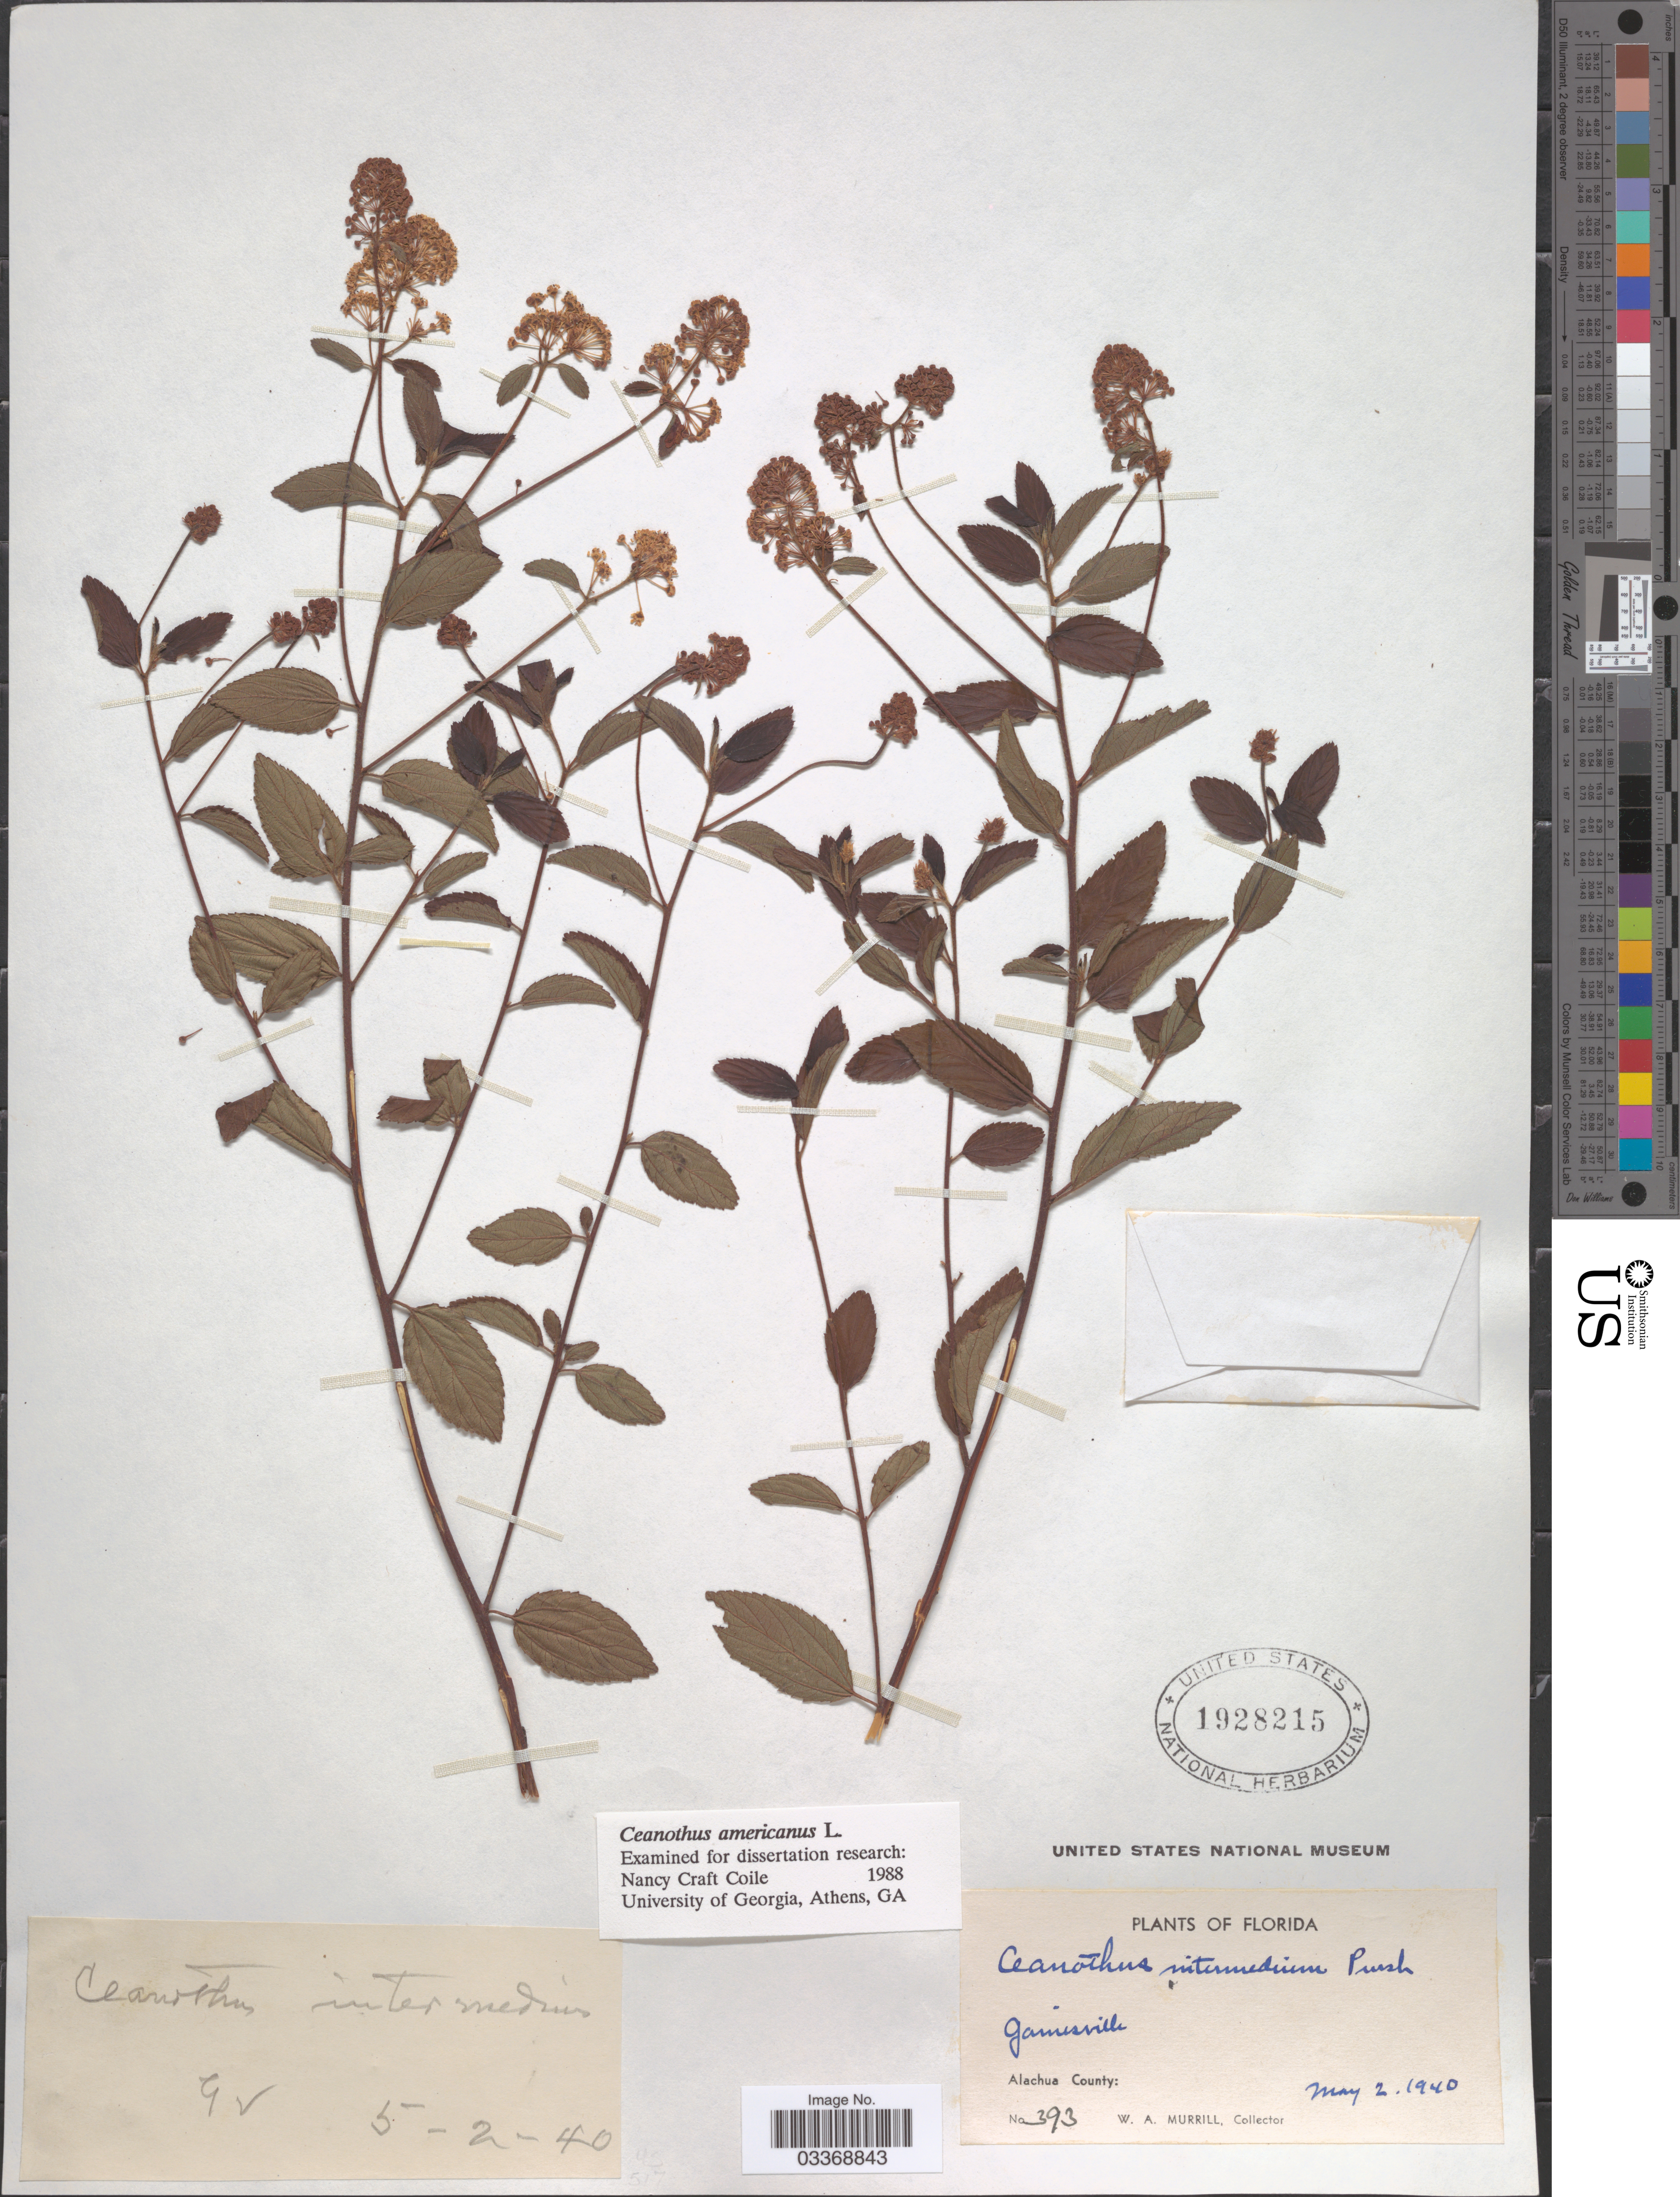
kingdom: Plantae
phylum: Tracheophyta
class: Magnoliopsida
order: Rosales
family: Rhamnaceae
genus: Ceanothus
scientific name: Ceanothus americanus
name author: L.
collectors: W. A. Murrill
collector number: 393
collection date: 1940-05-02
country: United States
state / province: Florida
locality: Gainesville, Alachua County.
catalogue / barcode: US 1928215